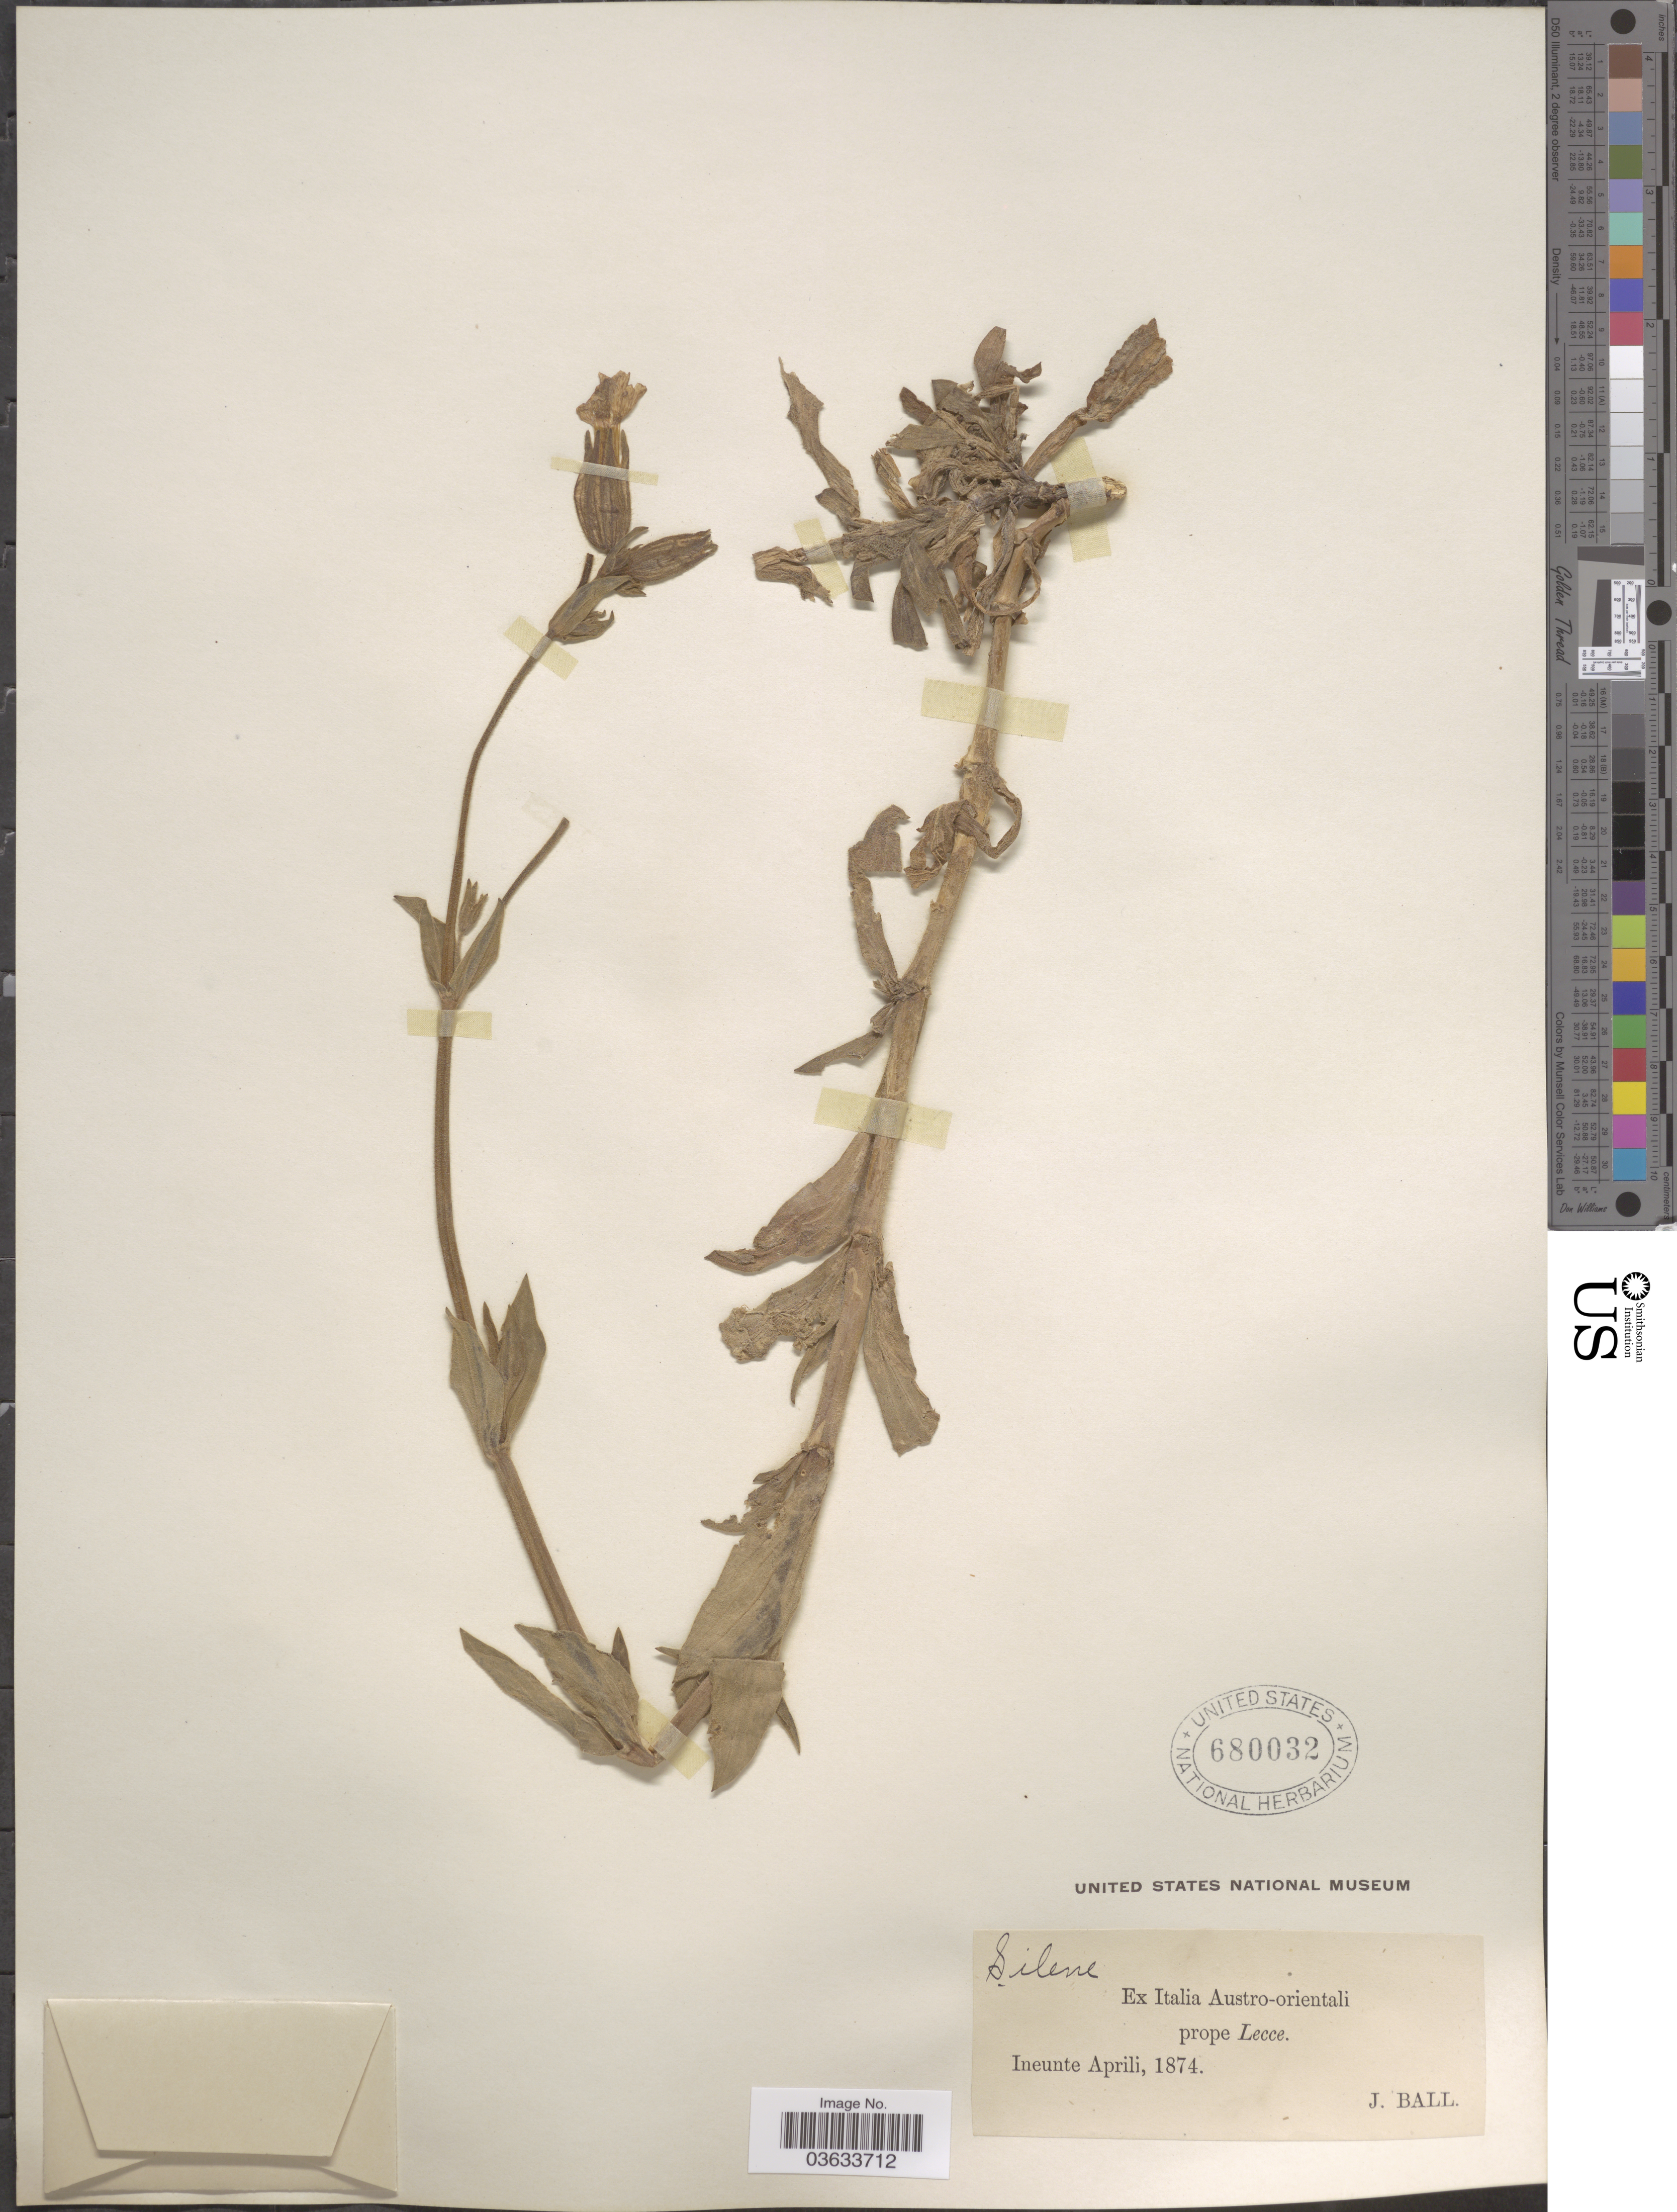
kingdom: Plantae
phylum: Tracheophyta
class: Magnoliopsida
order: Caryophyllales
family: Caryophyllaceae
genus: Silene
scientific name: Silene sp.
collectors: J. Ball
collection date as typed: Ineunte Aprili, 1874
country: Italy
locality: Ex Italia Austro-orientali prope Lecce.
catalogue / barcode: US 680032